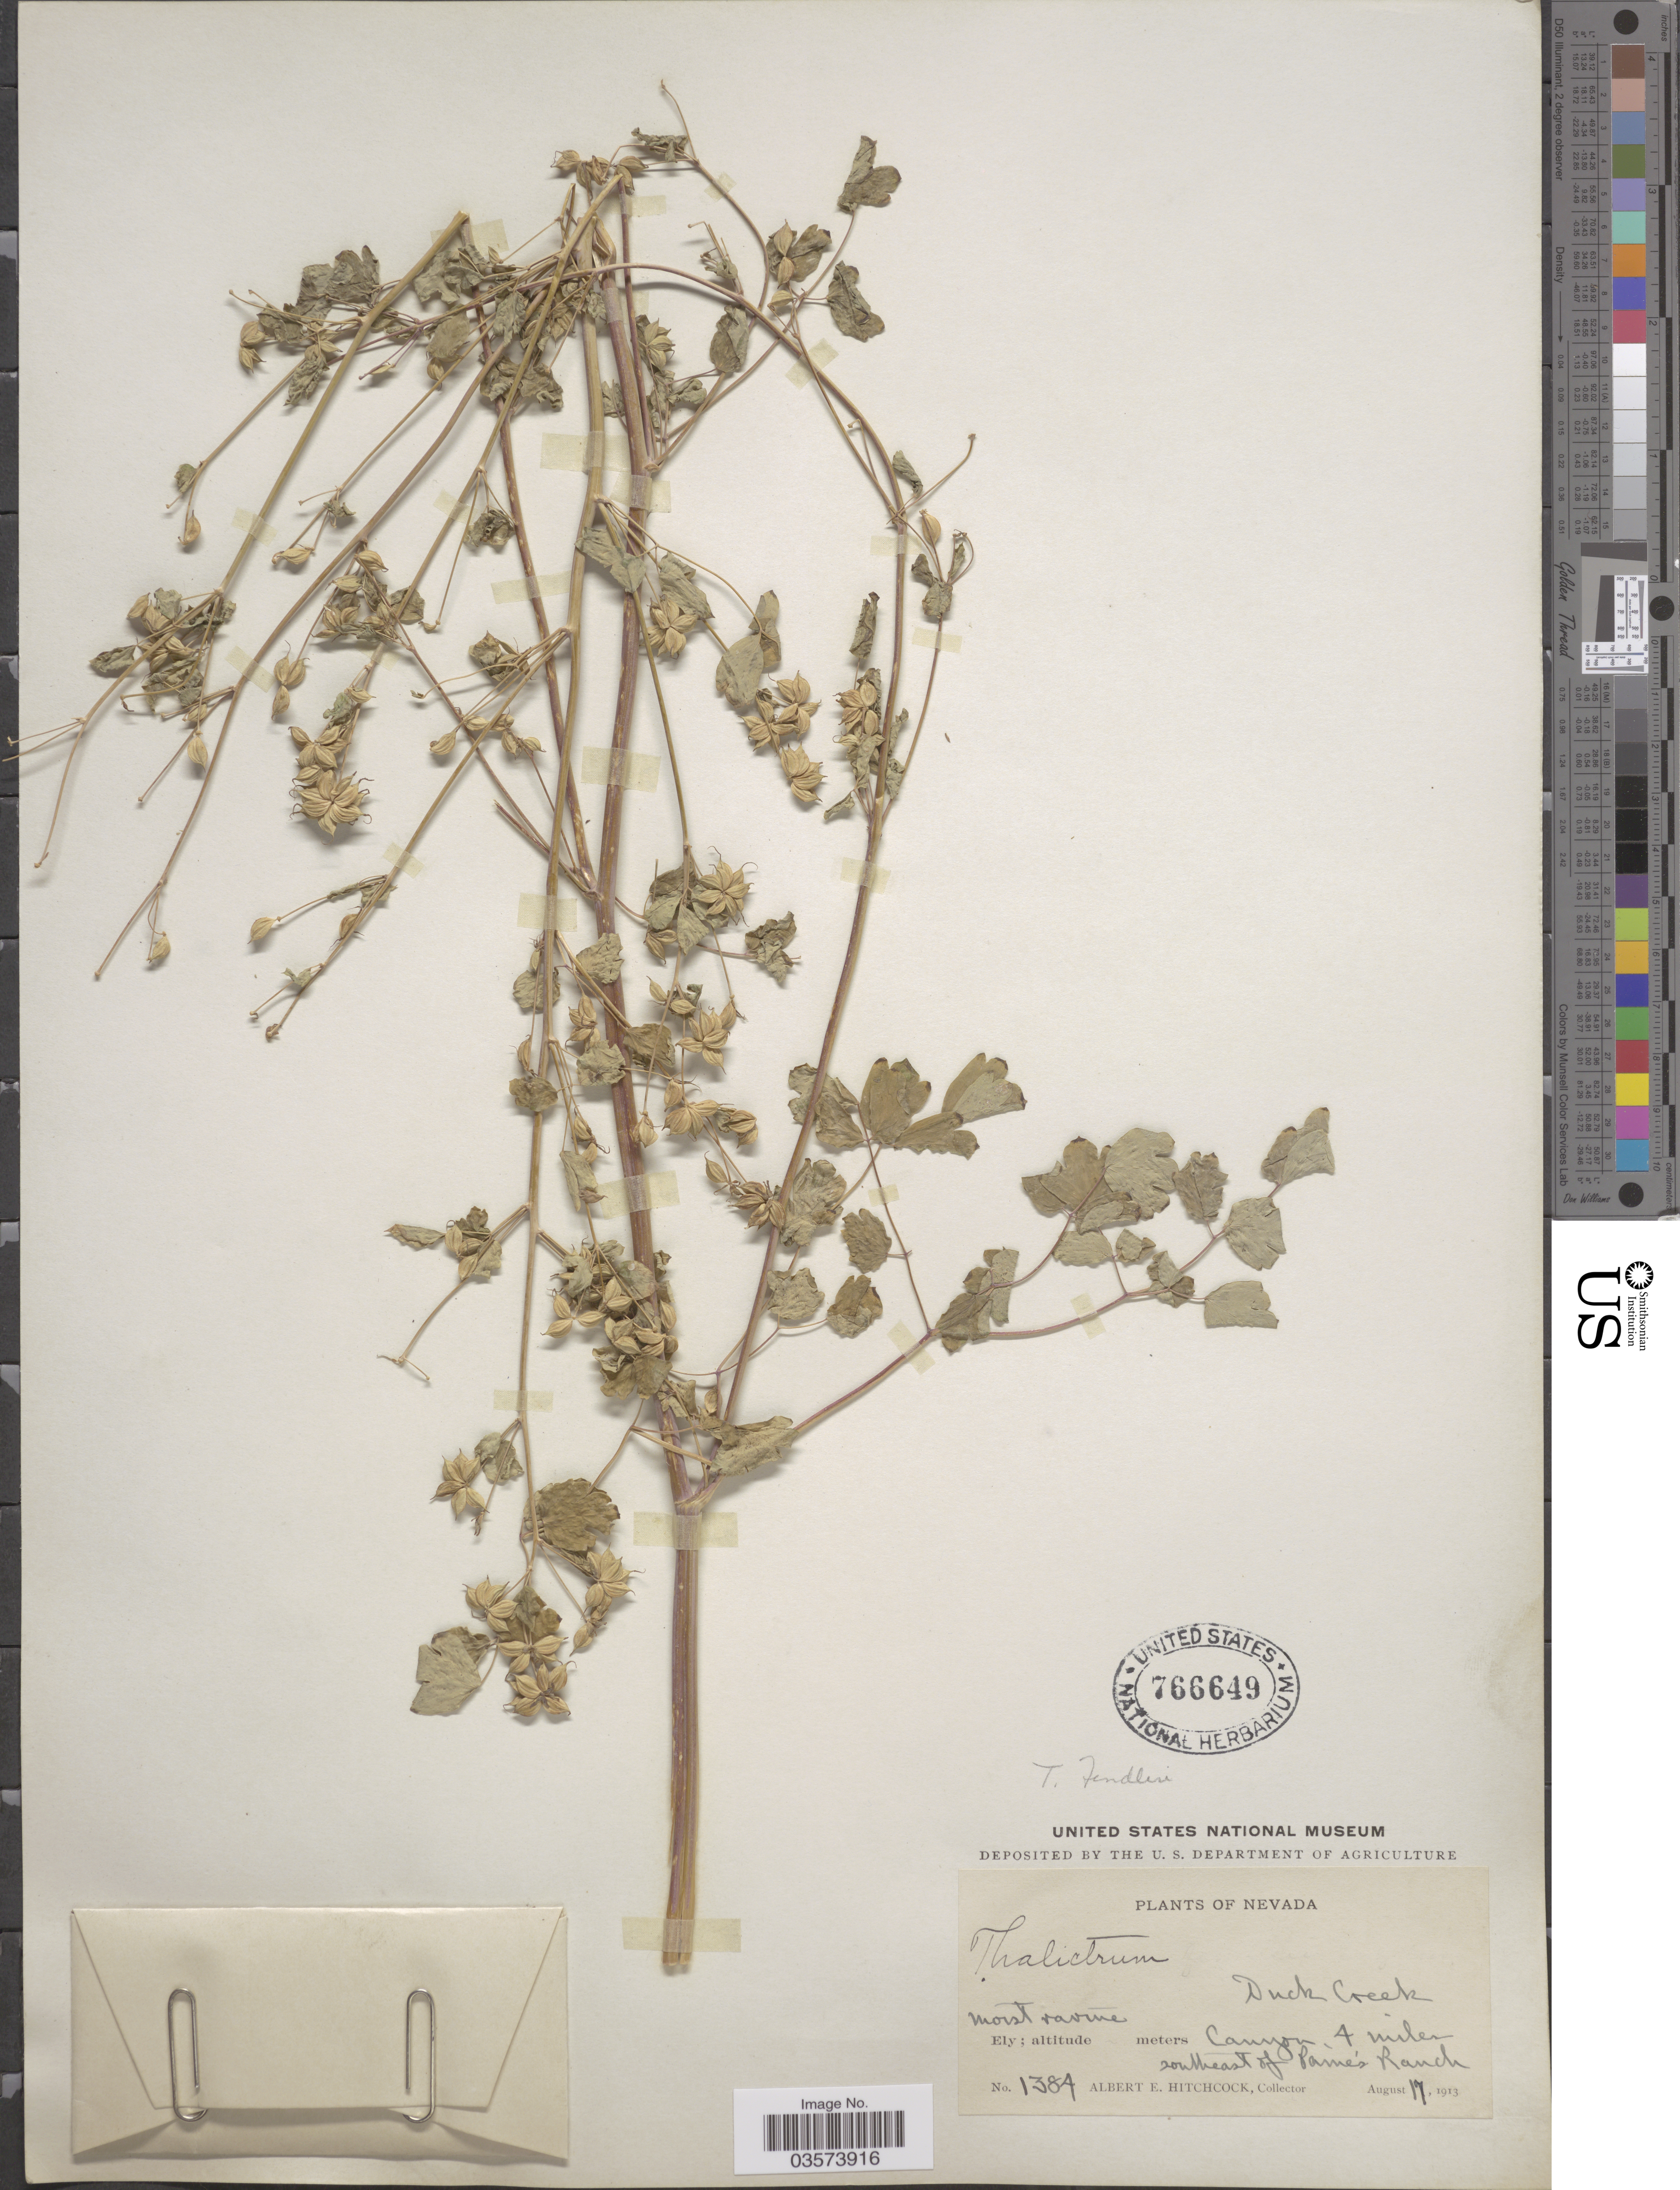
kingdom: Plantae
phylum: Tracheophyta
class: Magnoliopsida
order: Ranunculales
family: Ranunculaceae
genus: Thalictrum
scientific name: Thalictrum fendleri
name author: Engelm. ex A. Gray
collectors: A. Hitchcock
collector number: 1384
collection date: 1913-08-17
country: United States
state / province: Nevada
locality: Ely. Duck Creek. Canyon 4 miles Southeast of Paines Ranch.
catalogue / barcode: US 766649